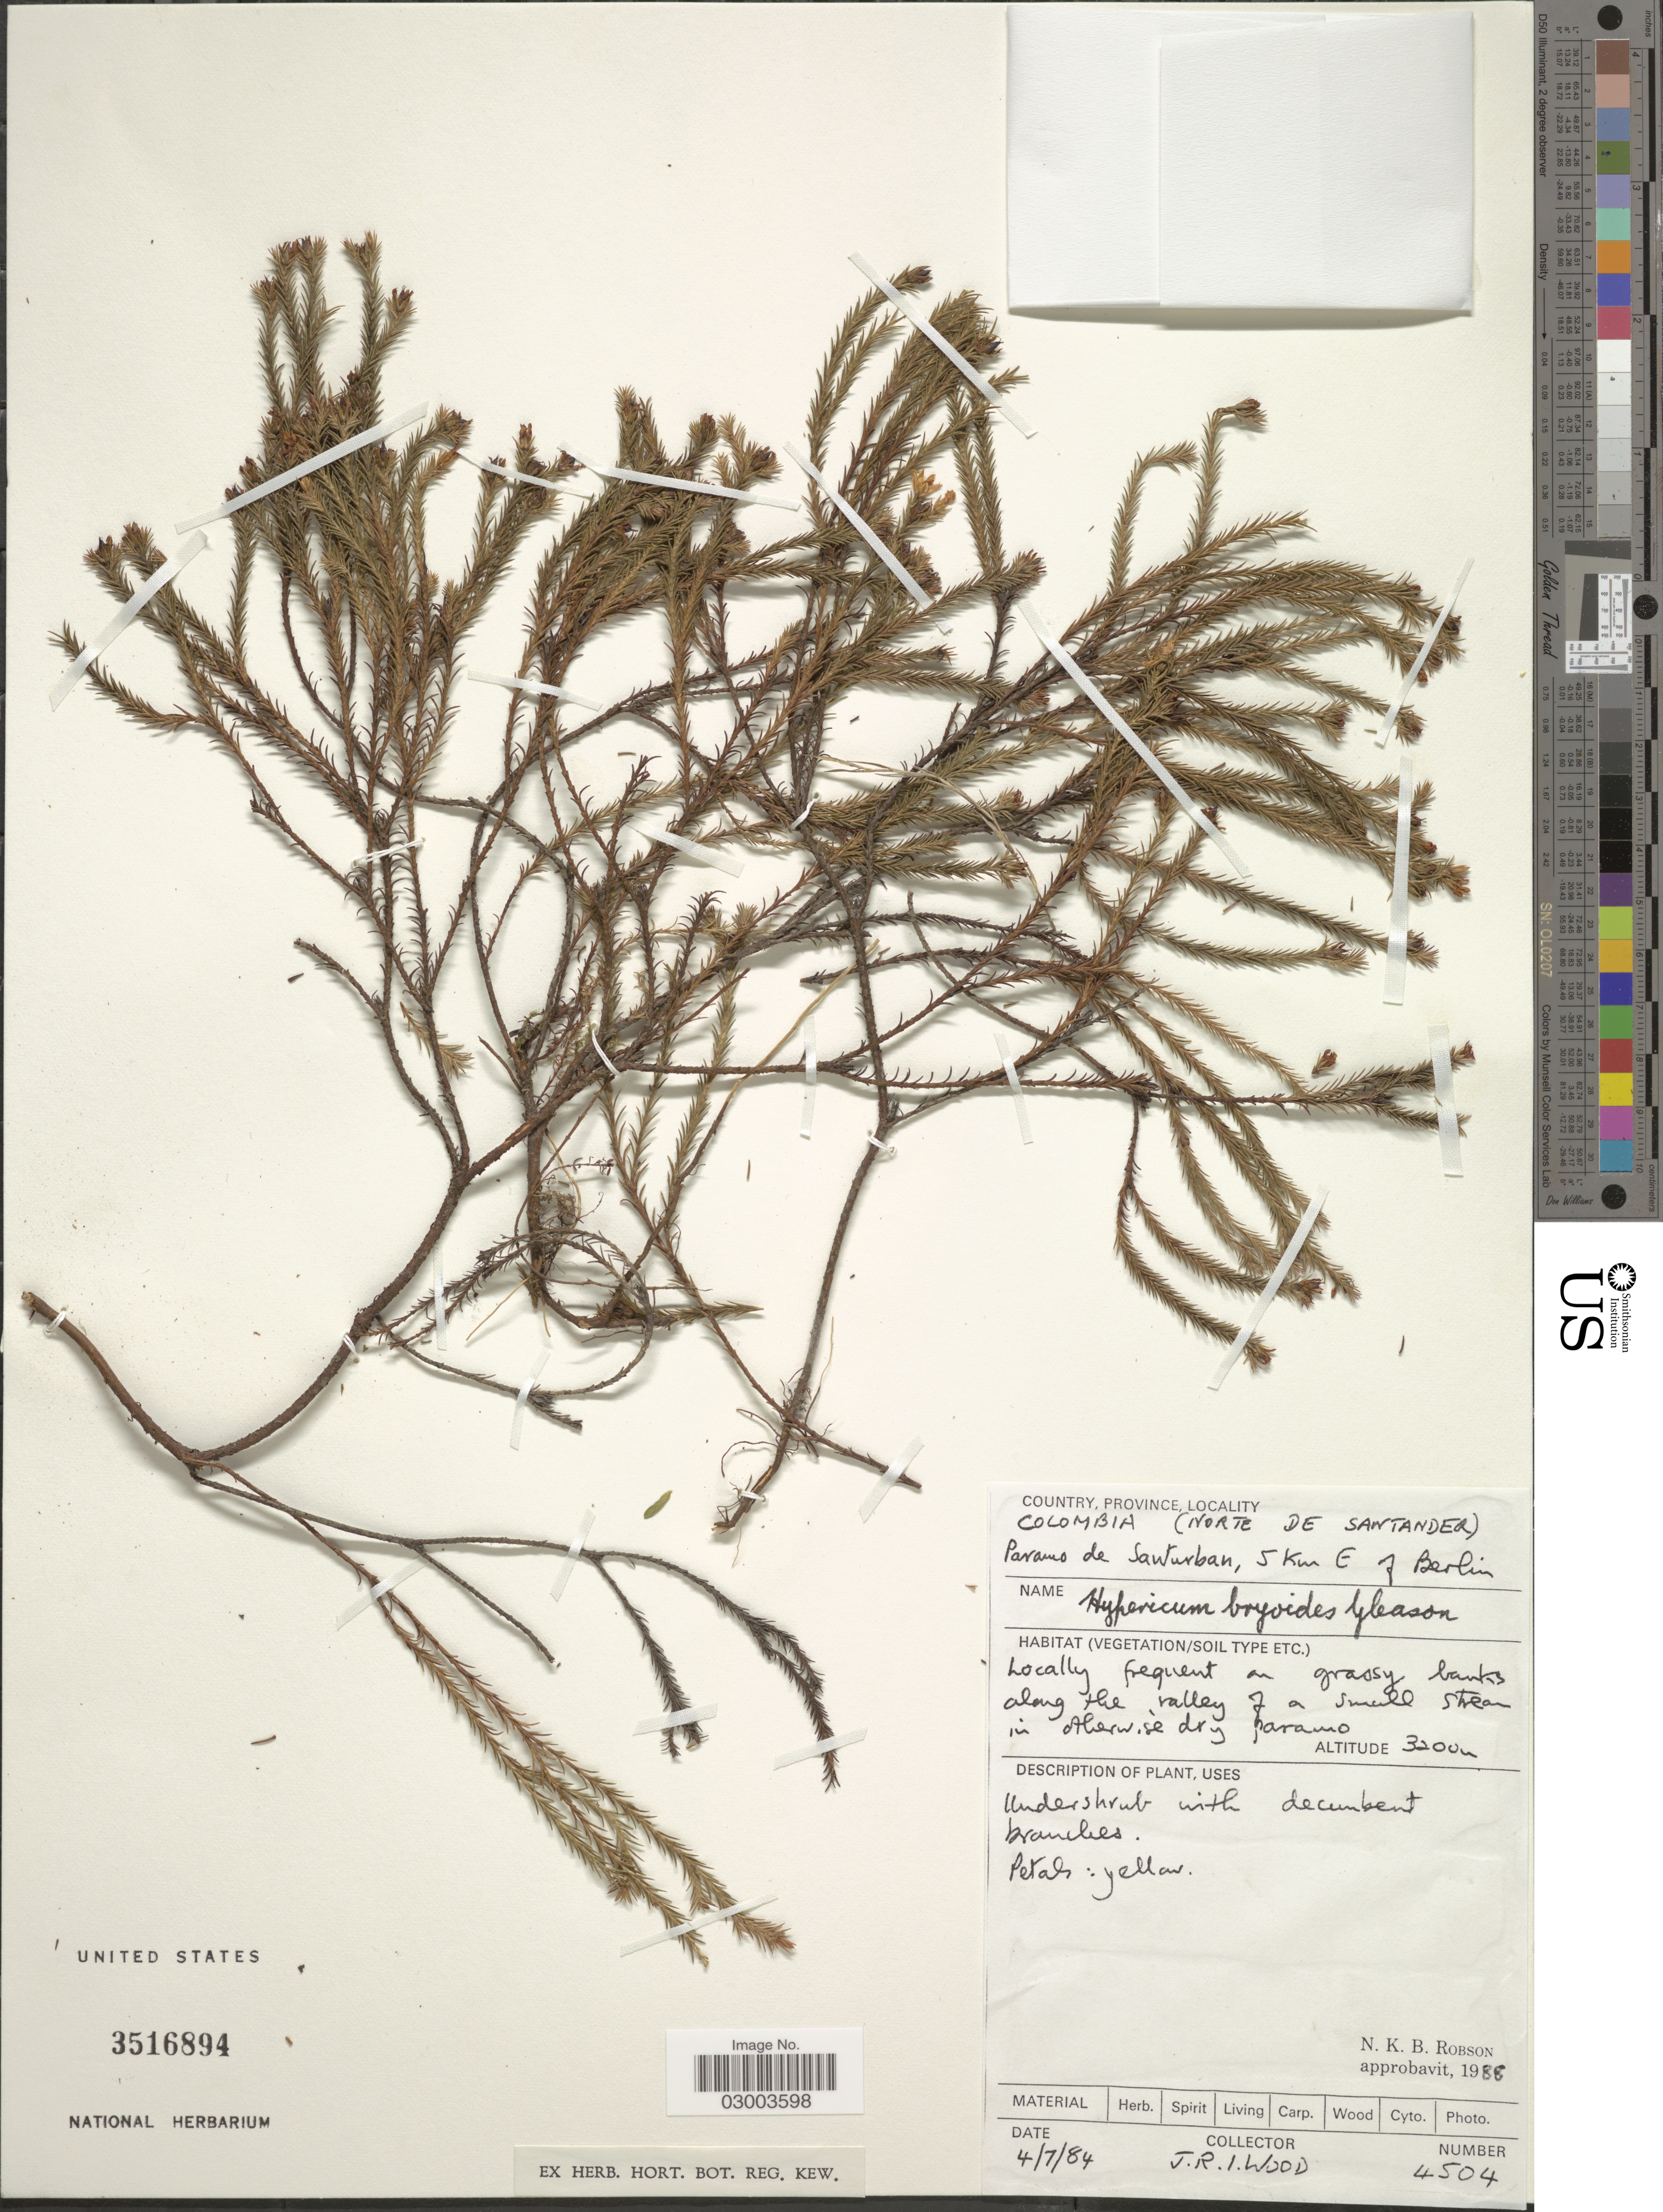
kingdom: Plantae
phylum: Tracheophyta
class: Magnoliopsida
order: Malpighiales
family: Hypericaceae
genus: Hypericum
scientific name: Hypericum bryoides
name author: Gleason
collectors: J. R. I. Wood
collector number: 4504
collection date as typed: Transcribed d/m/y: 4/7/84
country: Colombia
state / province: Norte de Santander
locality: Paramo de Santurban, 5 km E of Berlin.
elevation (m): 3200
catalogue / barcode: US 3516894